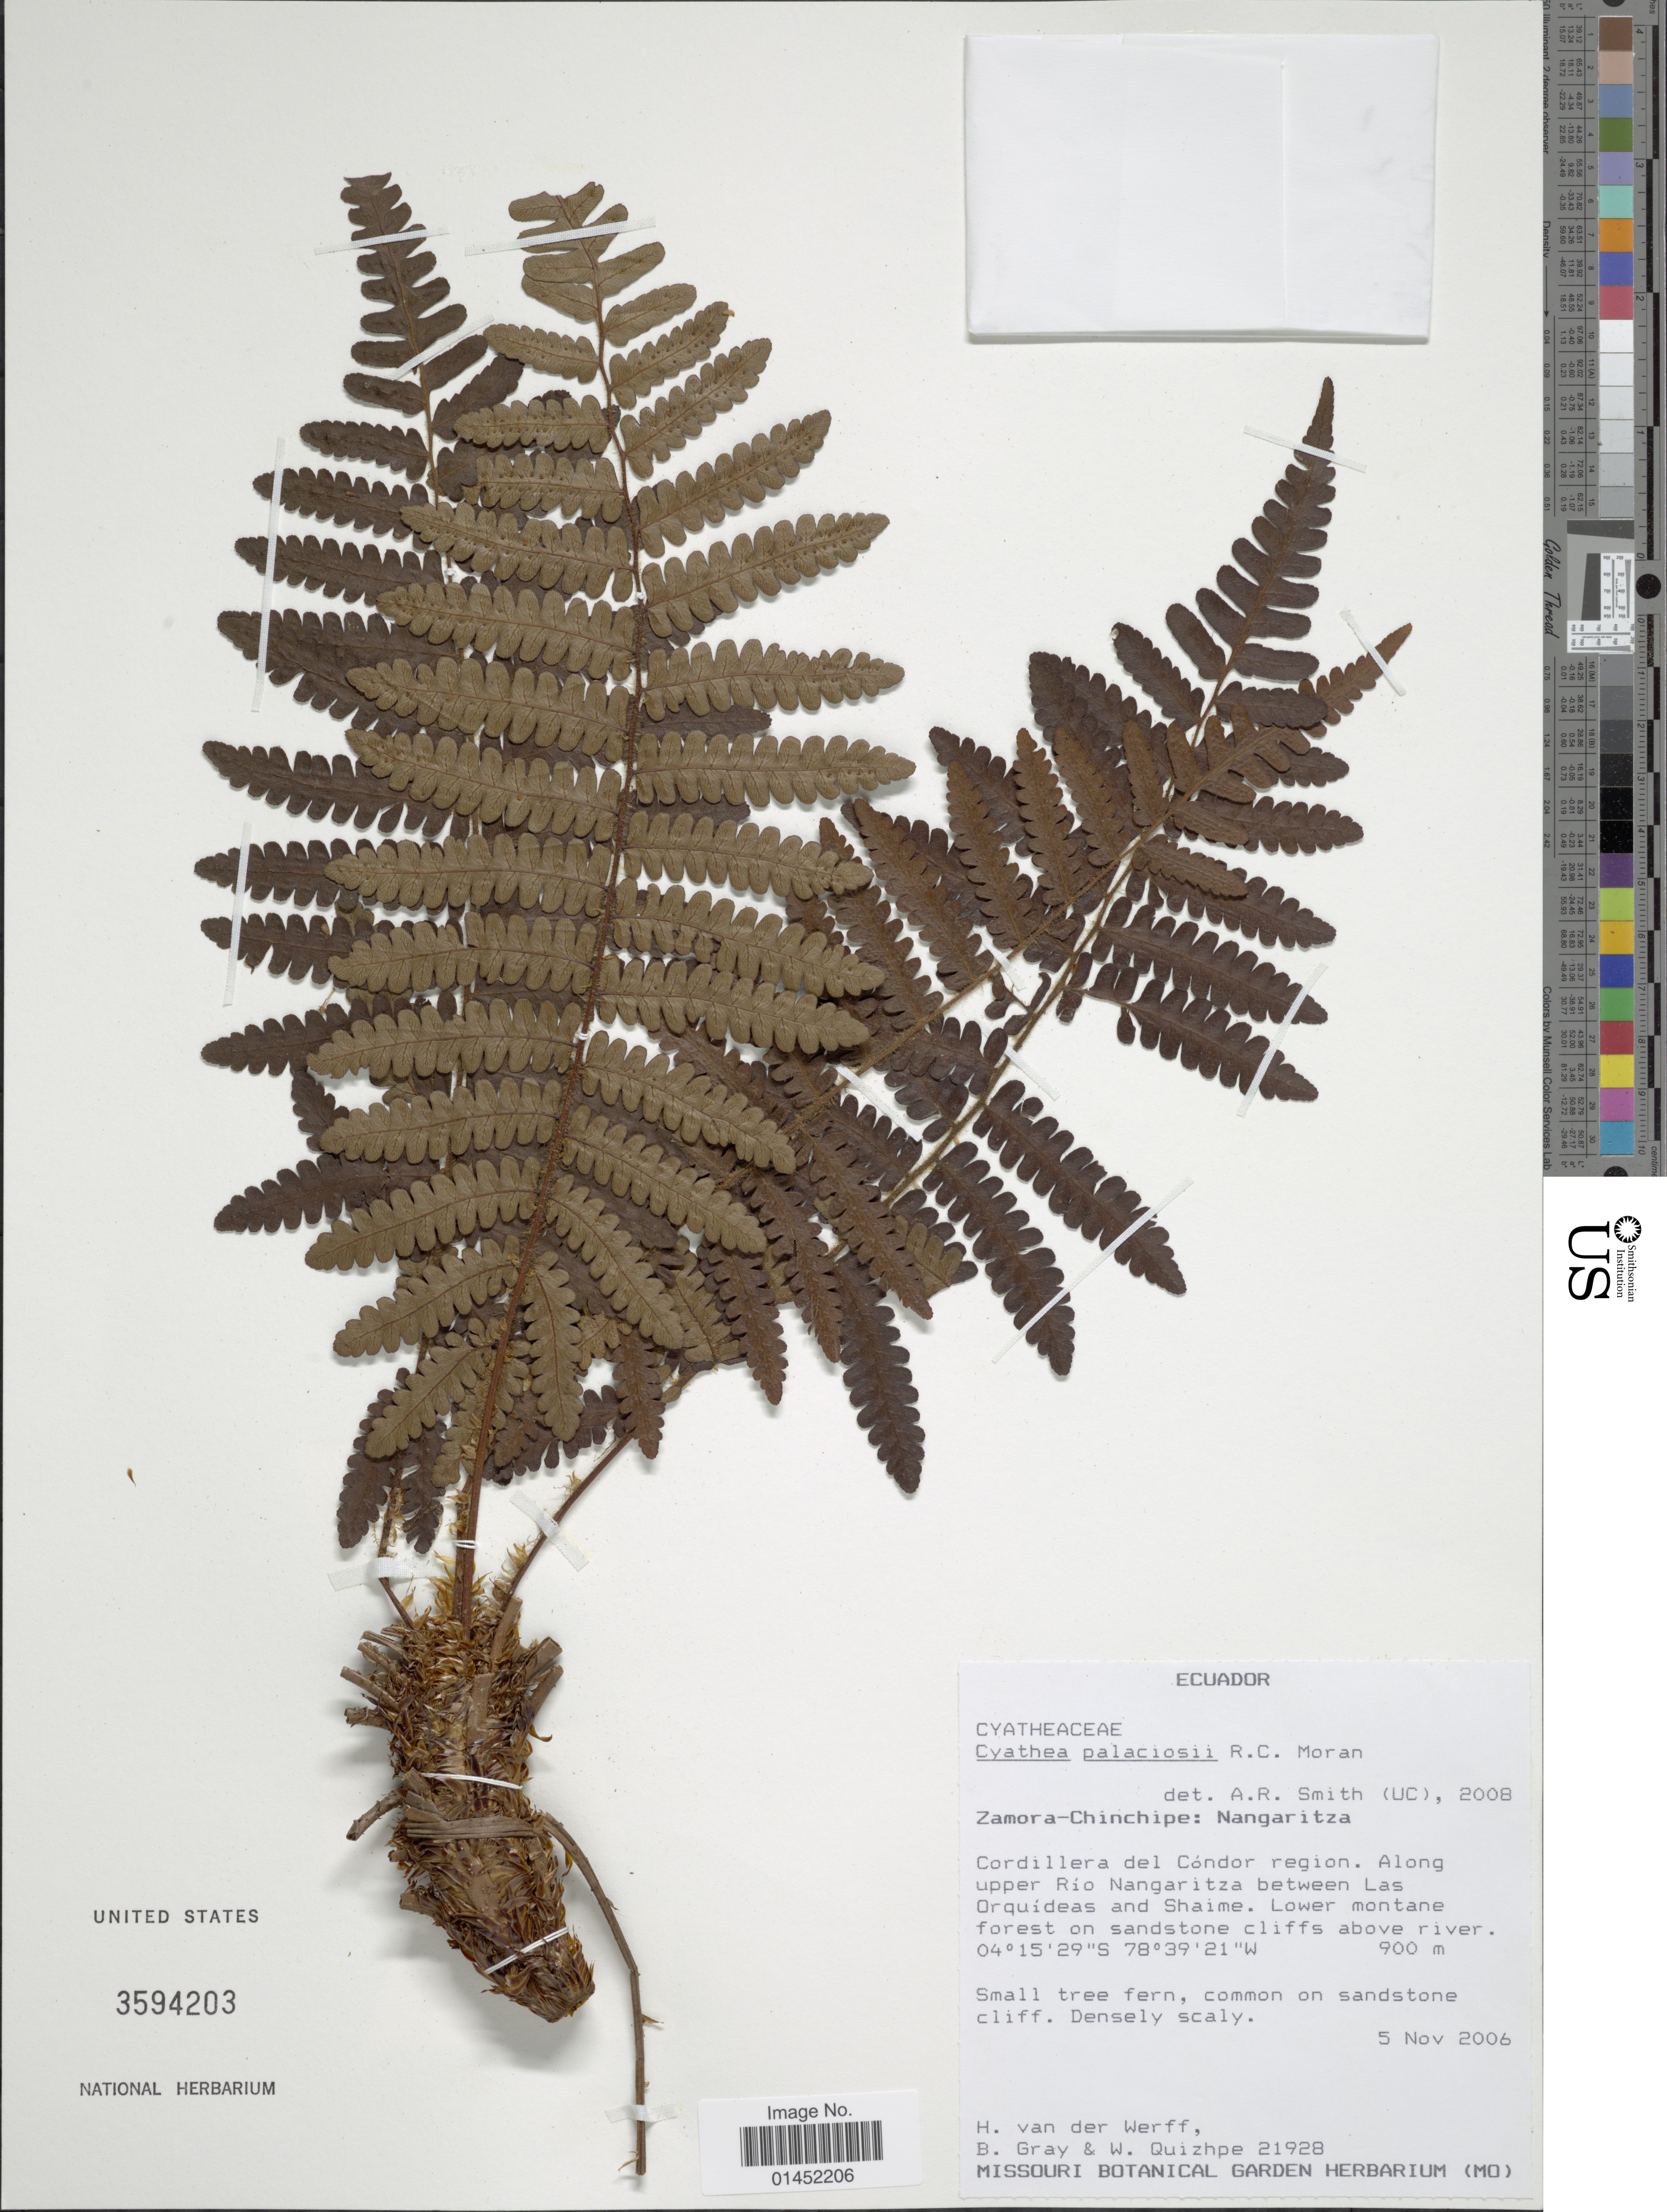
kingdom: Plantae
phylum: Tracheophyta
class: Polypodiopsida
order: Cyatheales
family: Cyatheaceae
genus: Cyathea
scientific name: Cyathea palaciosii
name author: R.C. Moran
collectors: H. van der Werff, B. Gray & W. Quizhpe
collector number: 21928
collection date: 2006-11-05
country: Ecuador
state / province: Zamora-Chinchipe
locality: Nangaritza, Cordillera del Condor region. Along upper Rio Nangaritza between Las Orquideas and Shaime. Lower montane forest on sandstone cliffs above river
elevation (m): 900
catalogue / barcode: US 3594203